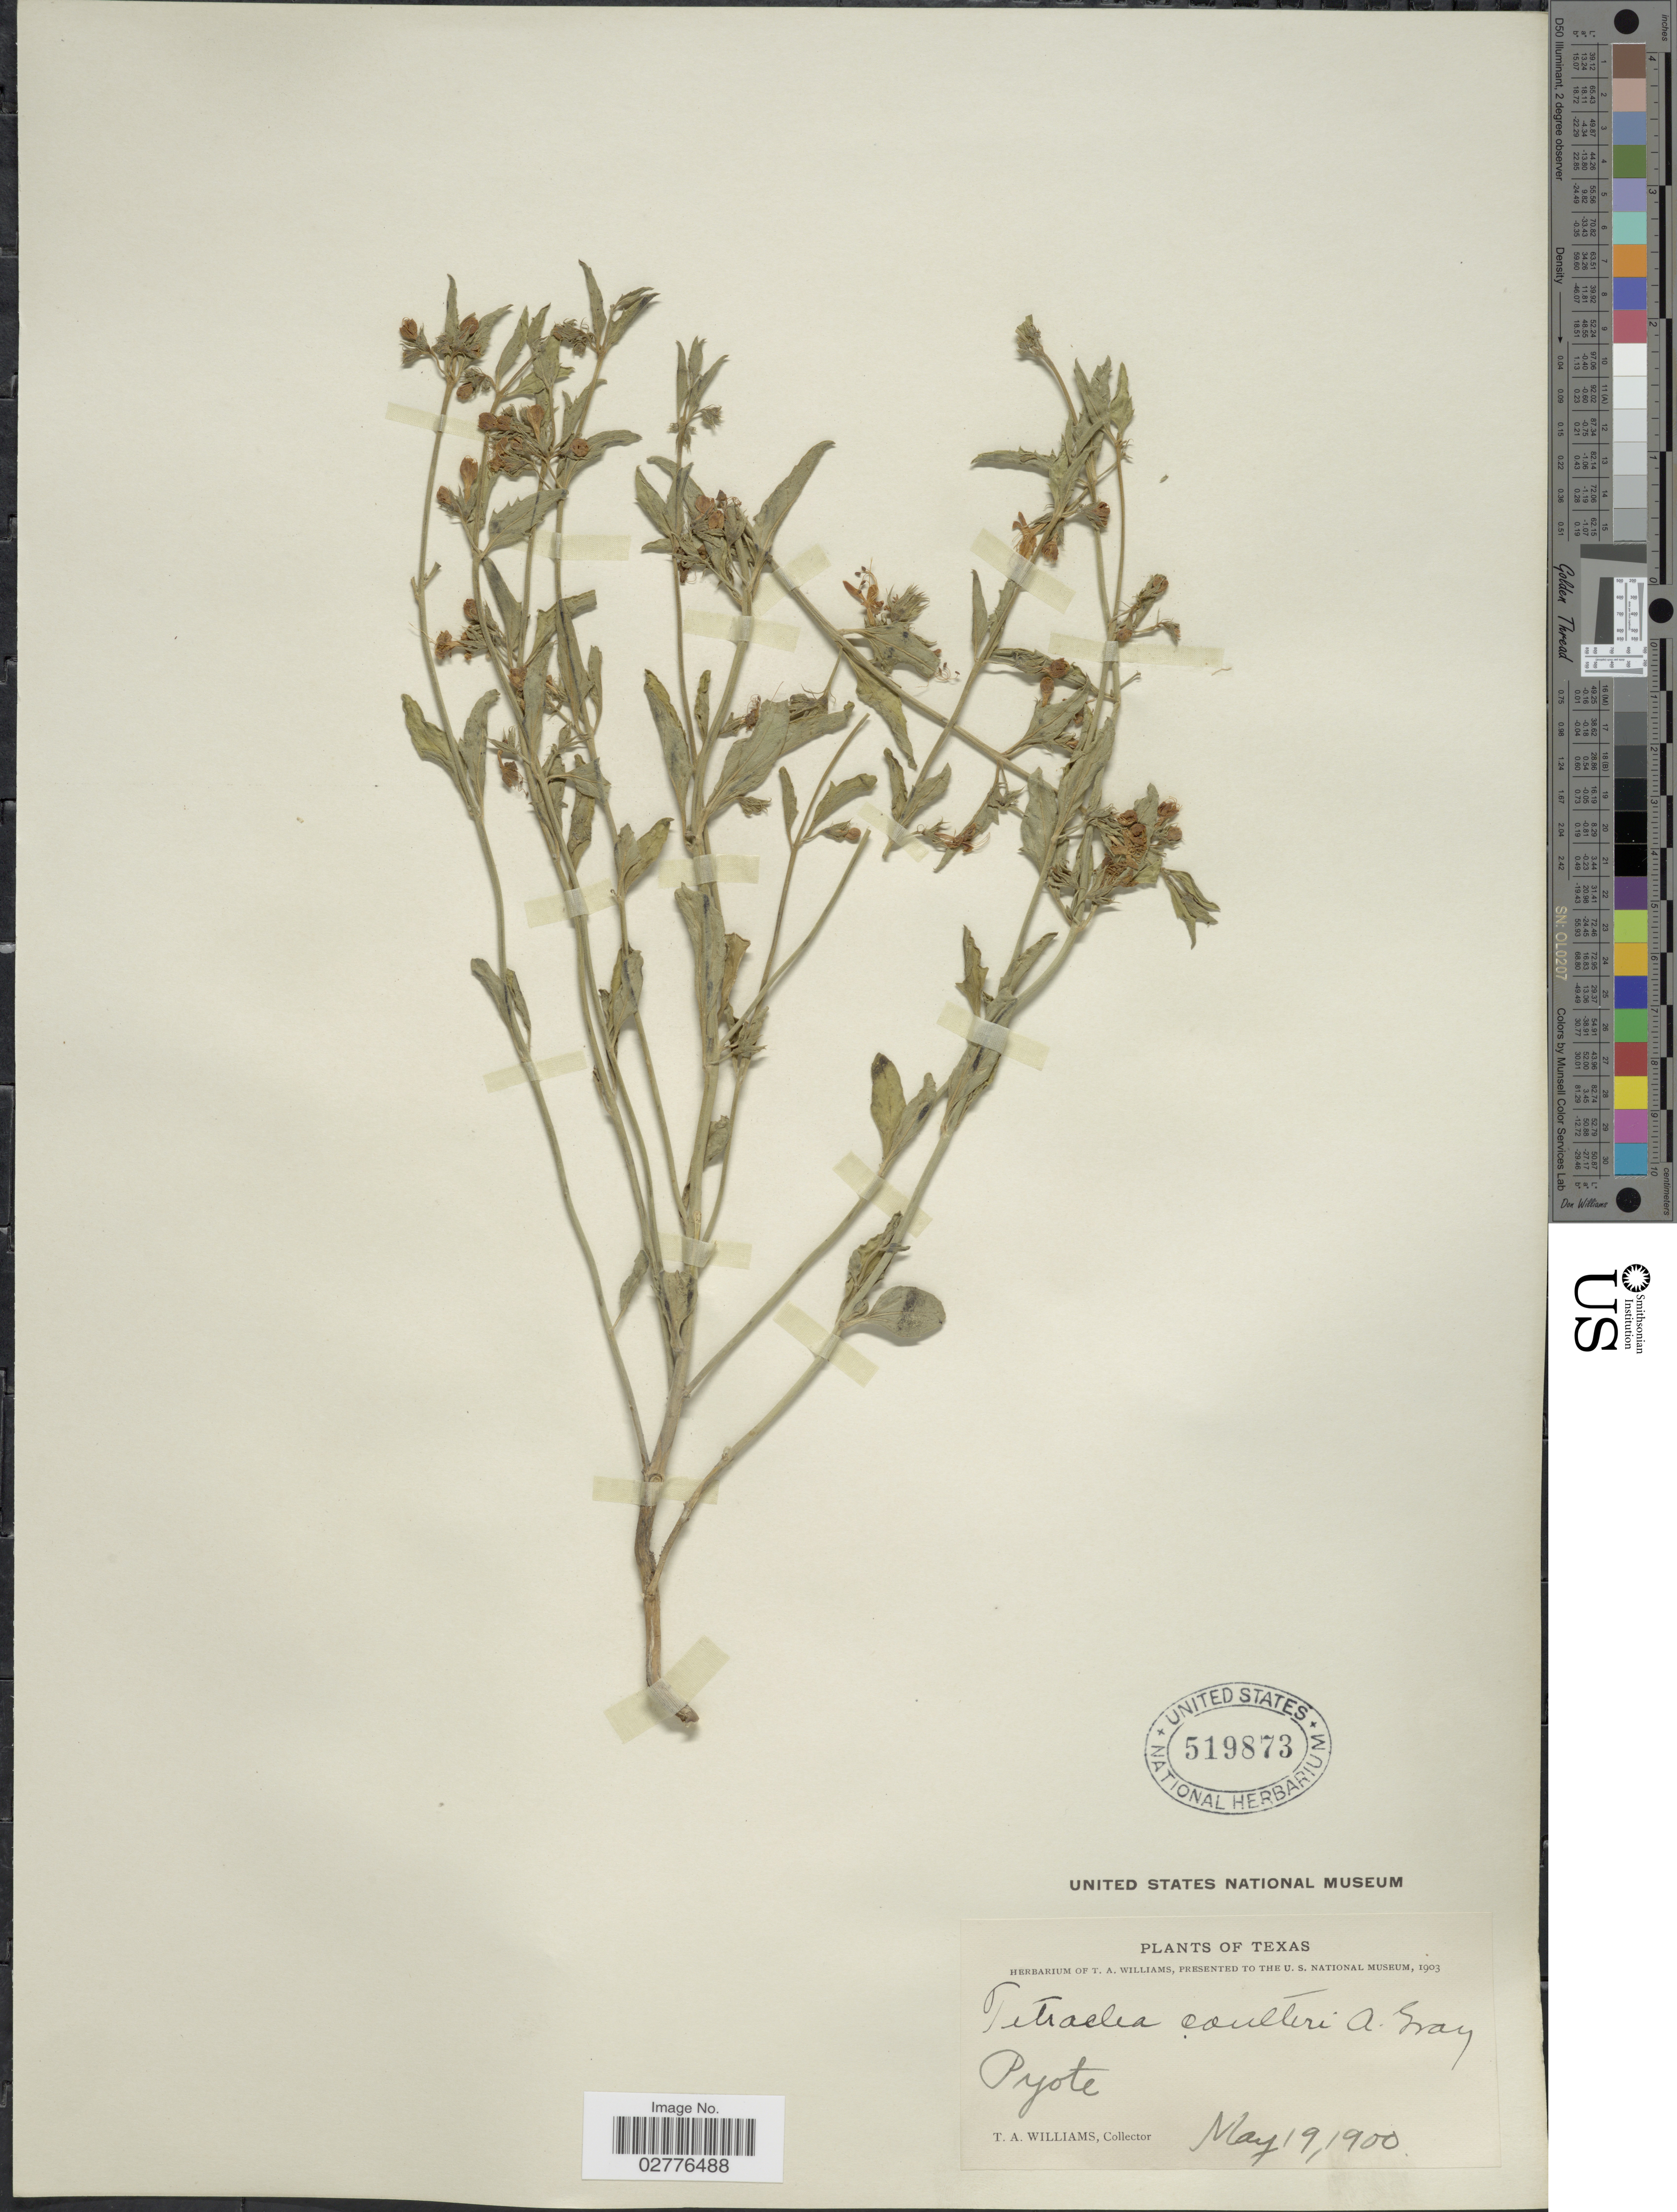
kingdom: Plantae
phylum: Tracheophyta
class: Magnoliopsida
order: Lamiales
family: Lamiaceae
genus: Tetraclea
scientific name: Tetraclea coulteri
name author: A. Gray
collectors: T. A. Williams (herbarium)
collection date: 1900-05-19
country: United States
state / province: Texas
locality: Pyote.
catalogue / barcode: US 519873